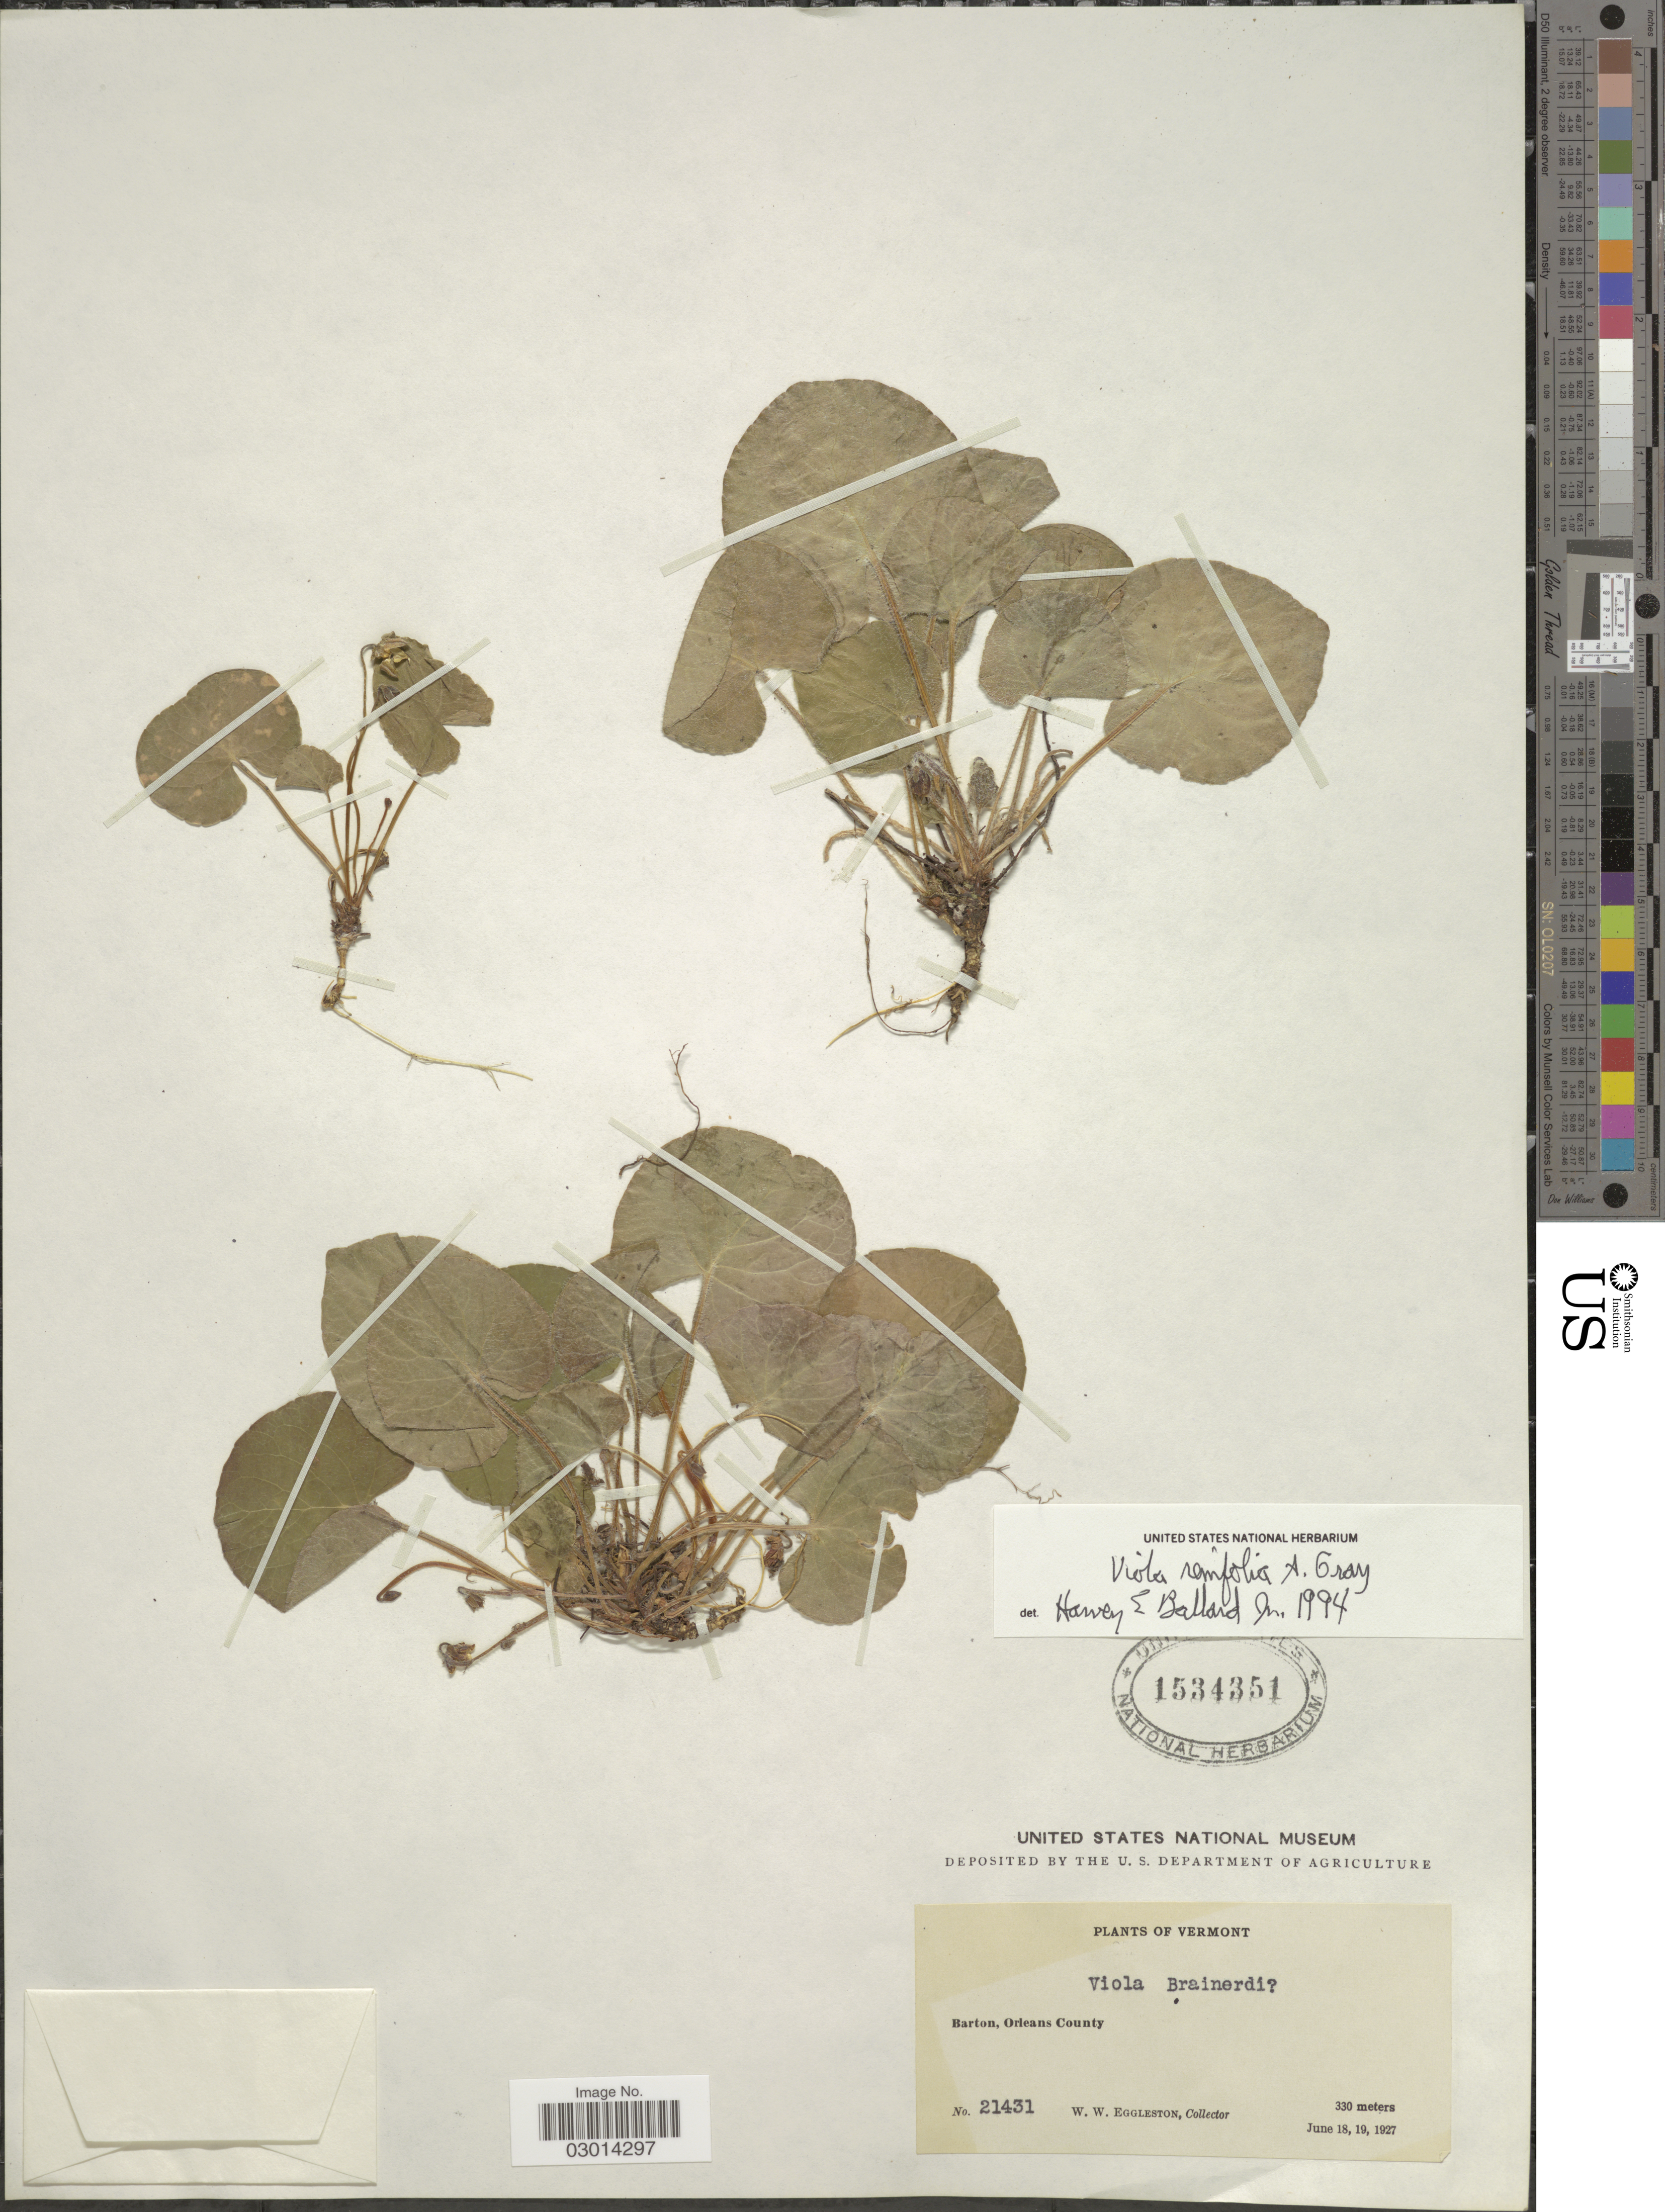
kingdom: Plantae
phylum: Tracheophyta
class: Magnoliopsida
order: Malpighiales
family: Violaceae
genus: Viola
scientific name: Viola renifolia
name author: A. Gray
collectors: W. W. Eggleston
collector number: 21431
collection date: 1927-06-18/1927-06-19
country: United States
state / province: Vermont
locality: Barton, Orleans County.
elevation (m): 330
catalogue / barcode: US 1534351